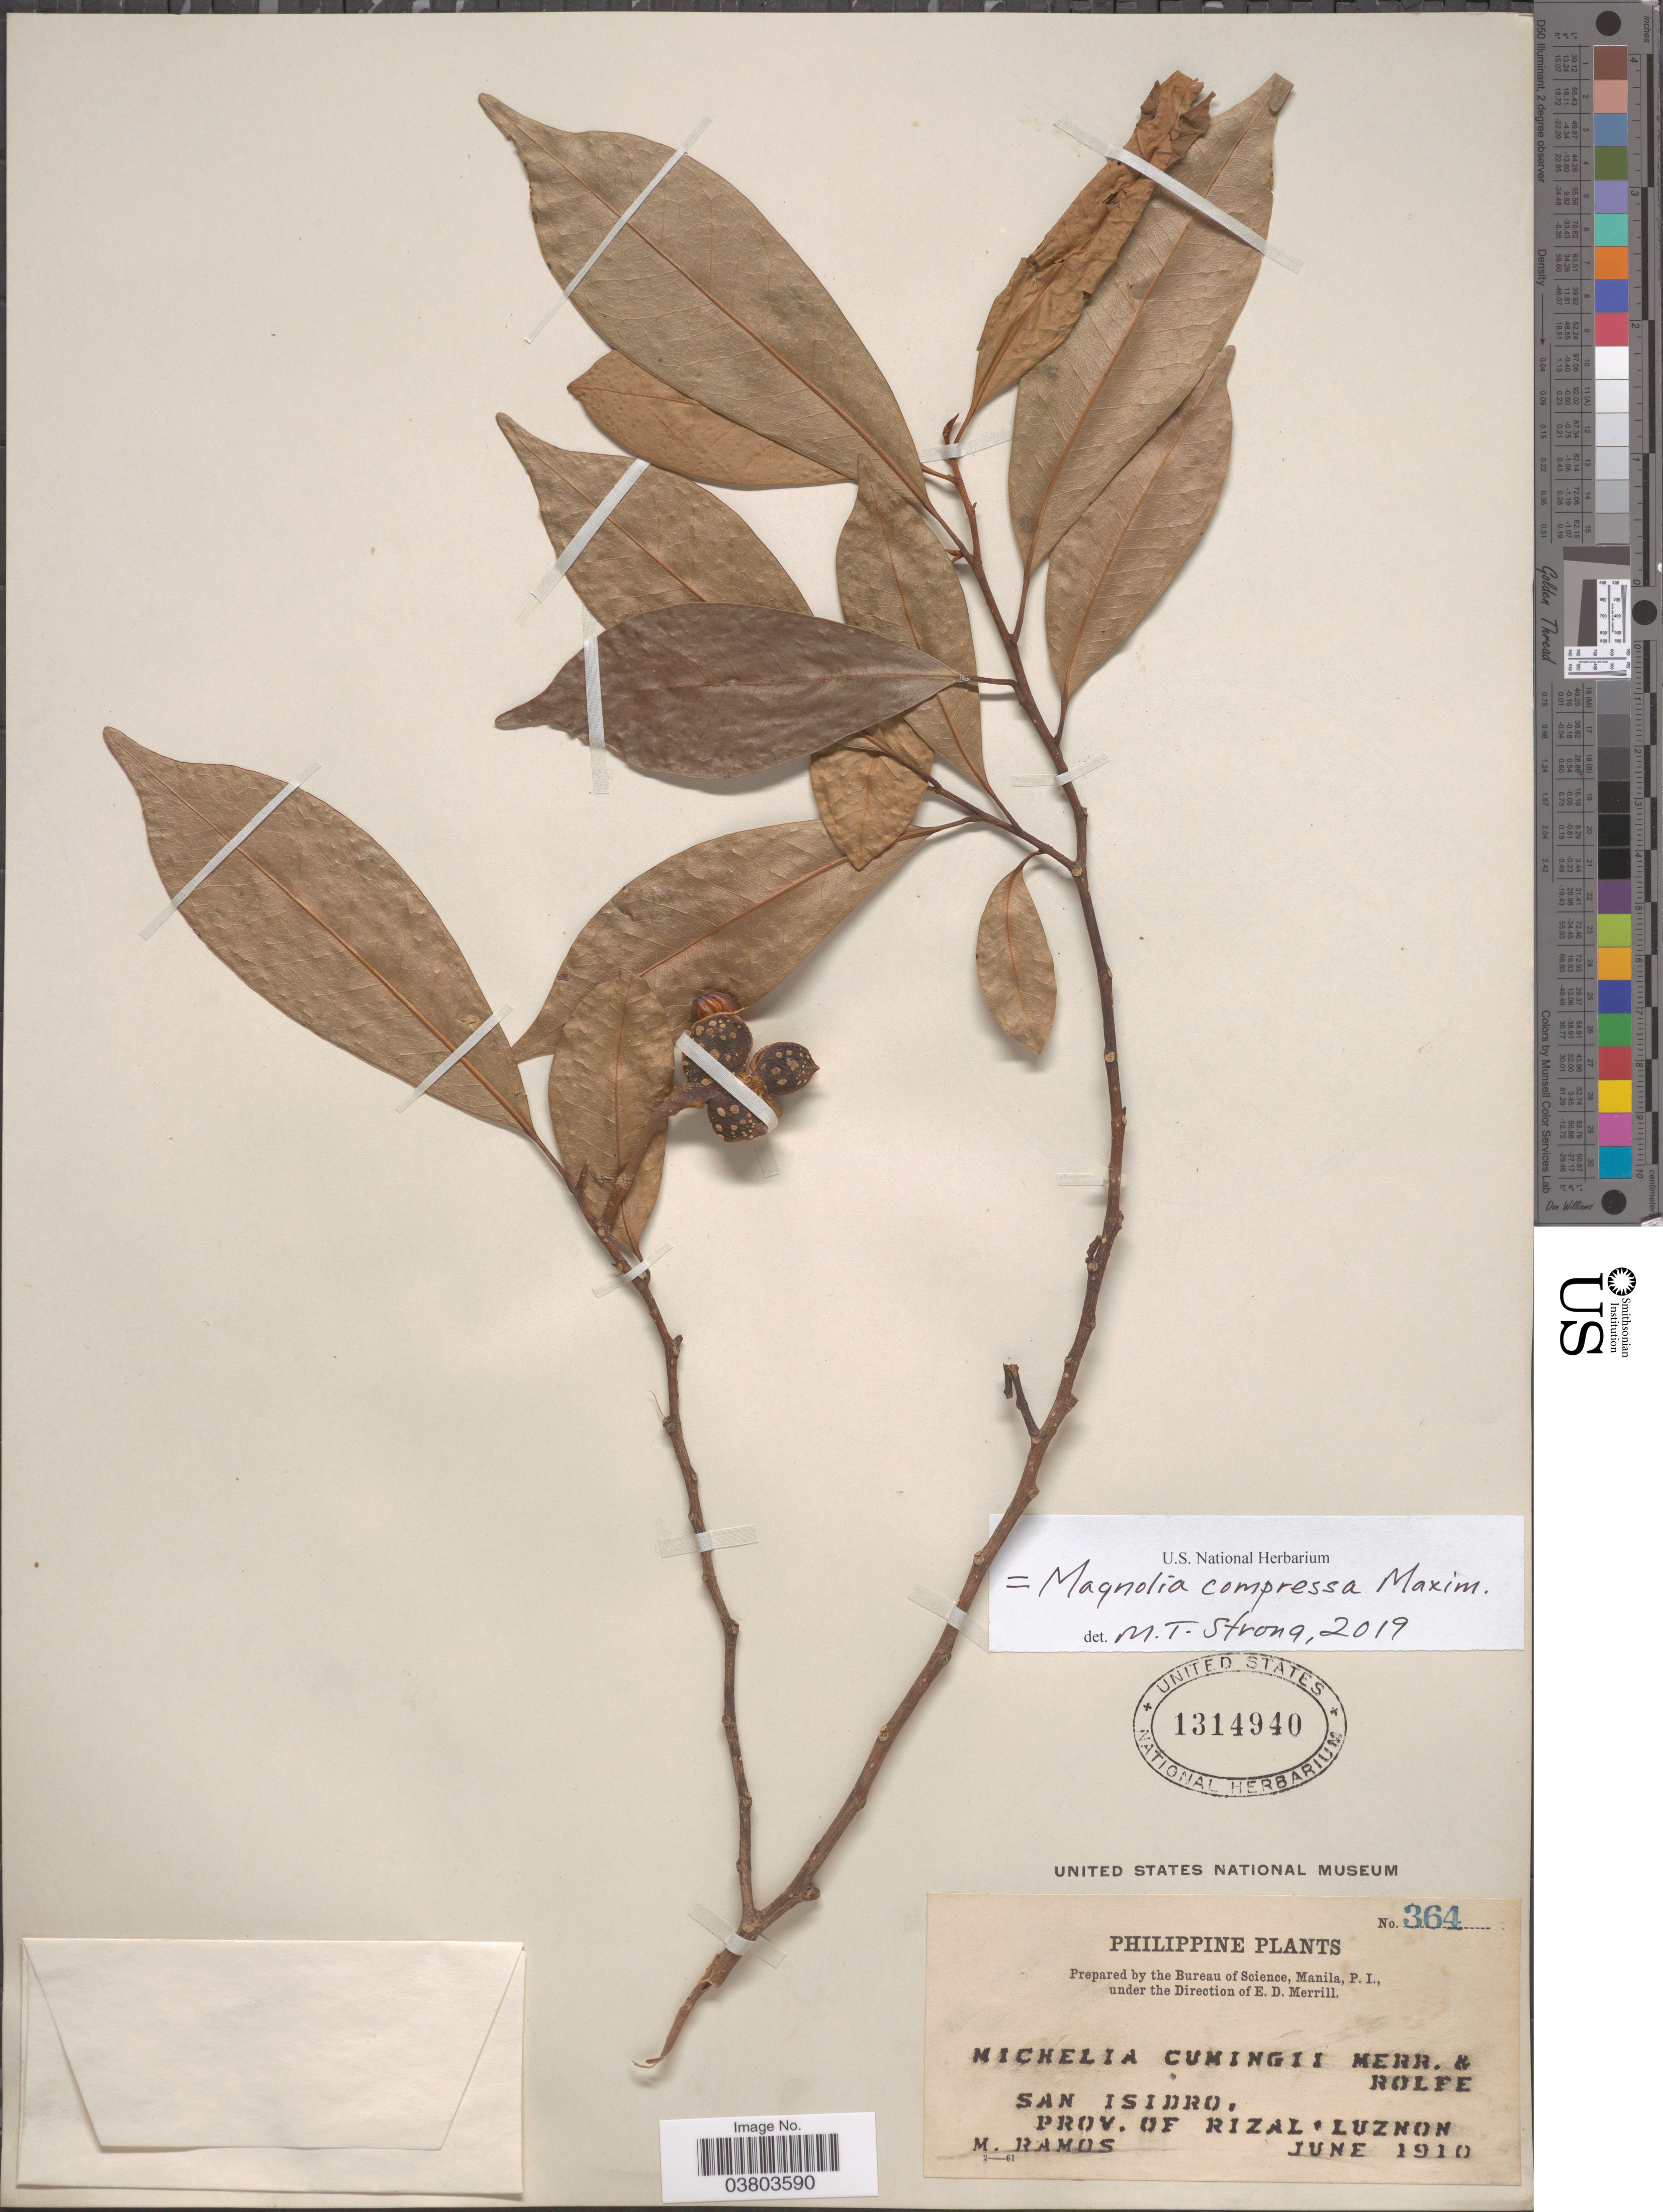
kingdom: Plantae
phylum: Tracheophyta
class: Magnoliopsida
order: Magnoliales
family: Magnoliaceae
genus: Magnolia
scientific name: Magnolia compressa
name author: Maxim.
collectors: M. Ramos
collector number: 364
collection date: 1910-06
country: Philippines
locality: San Isidro, Prov. of Rizal. Luzon.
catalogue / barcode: US 1314940